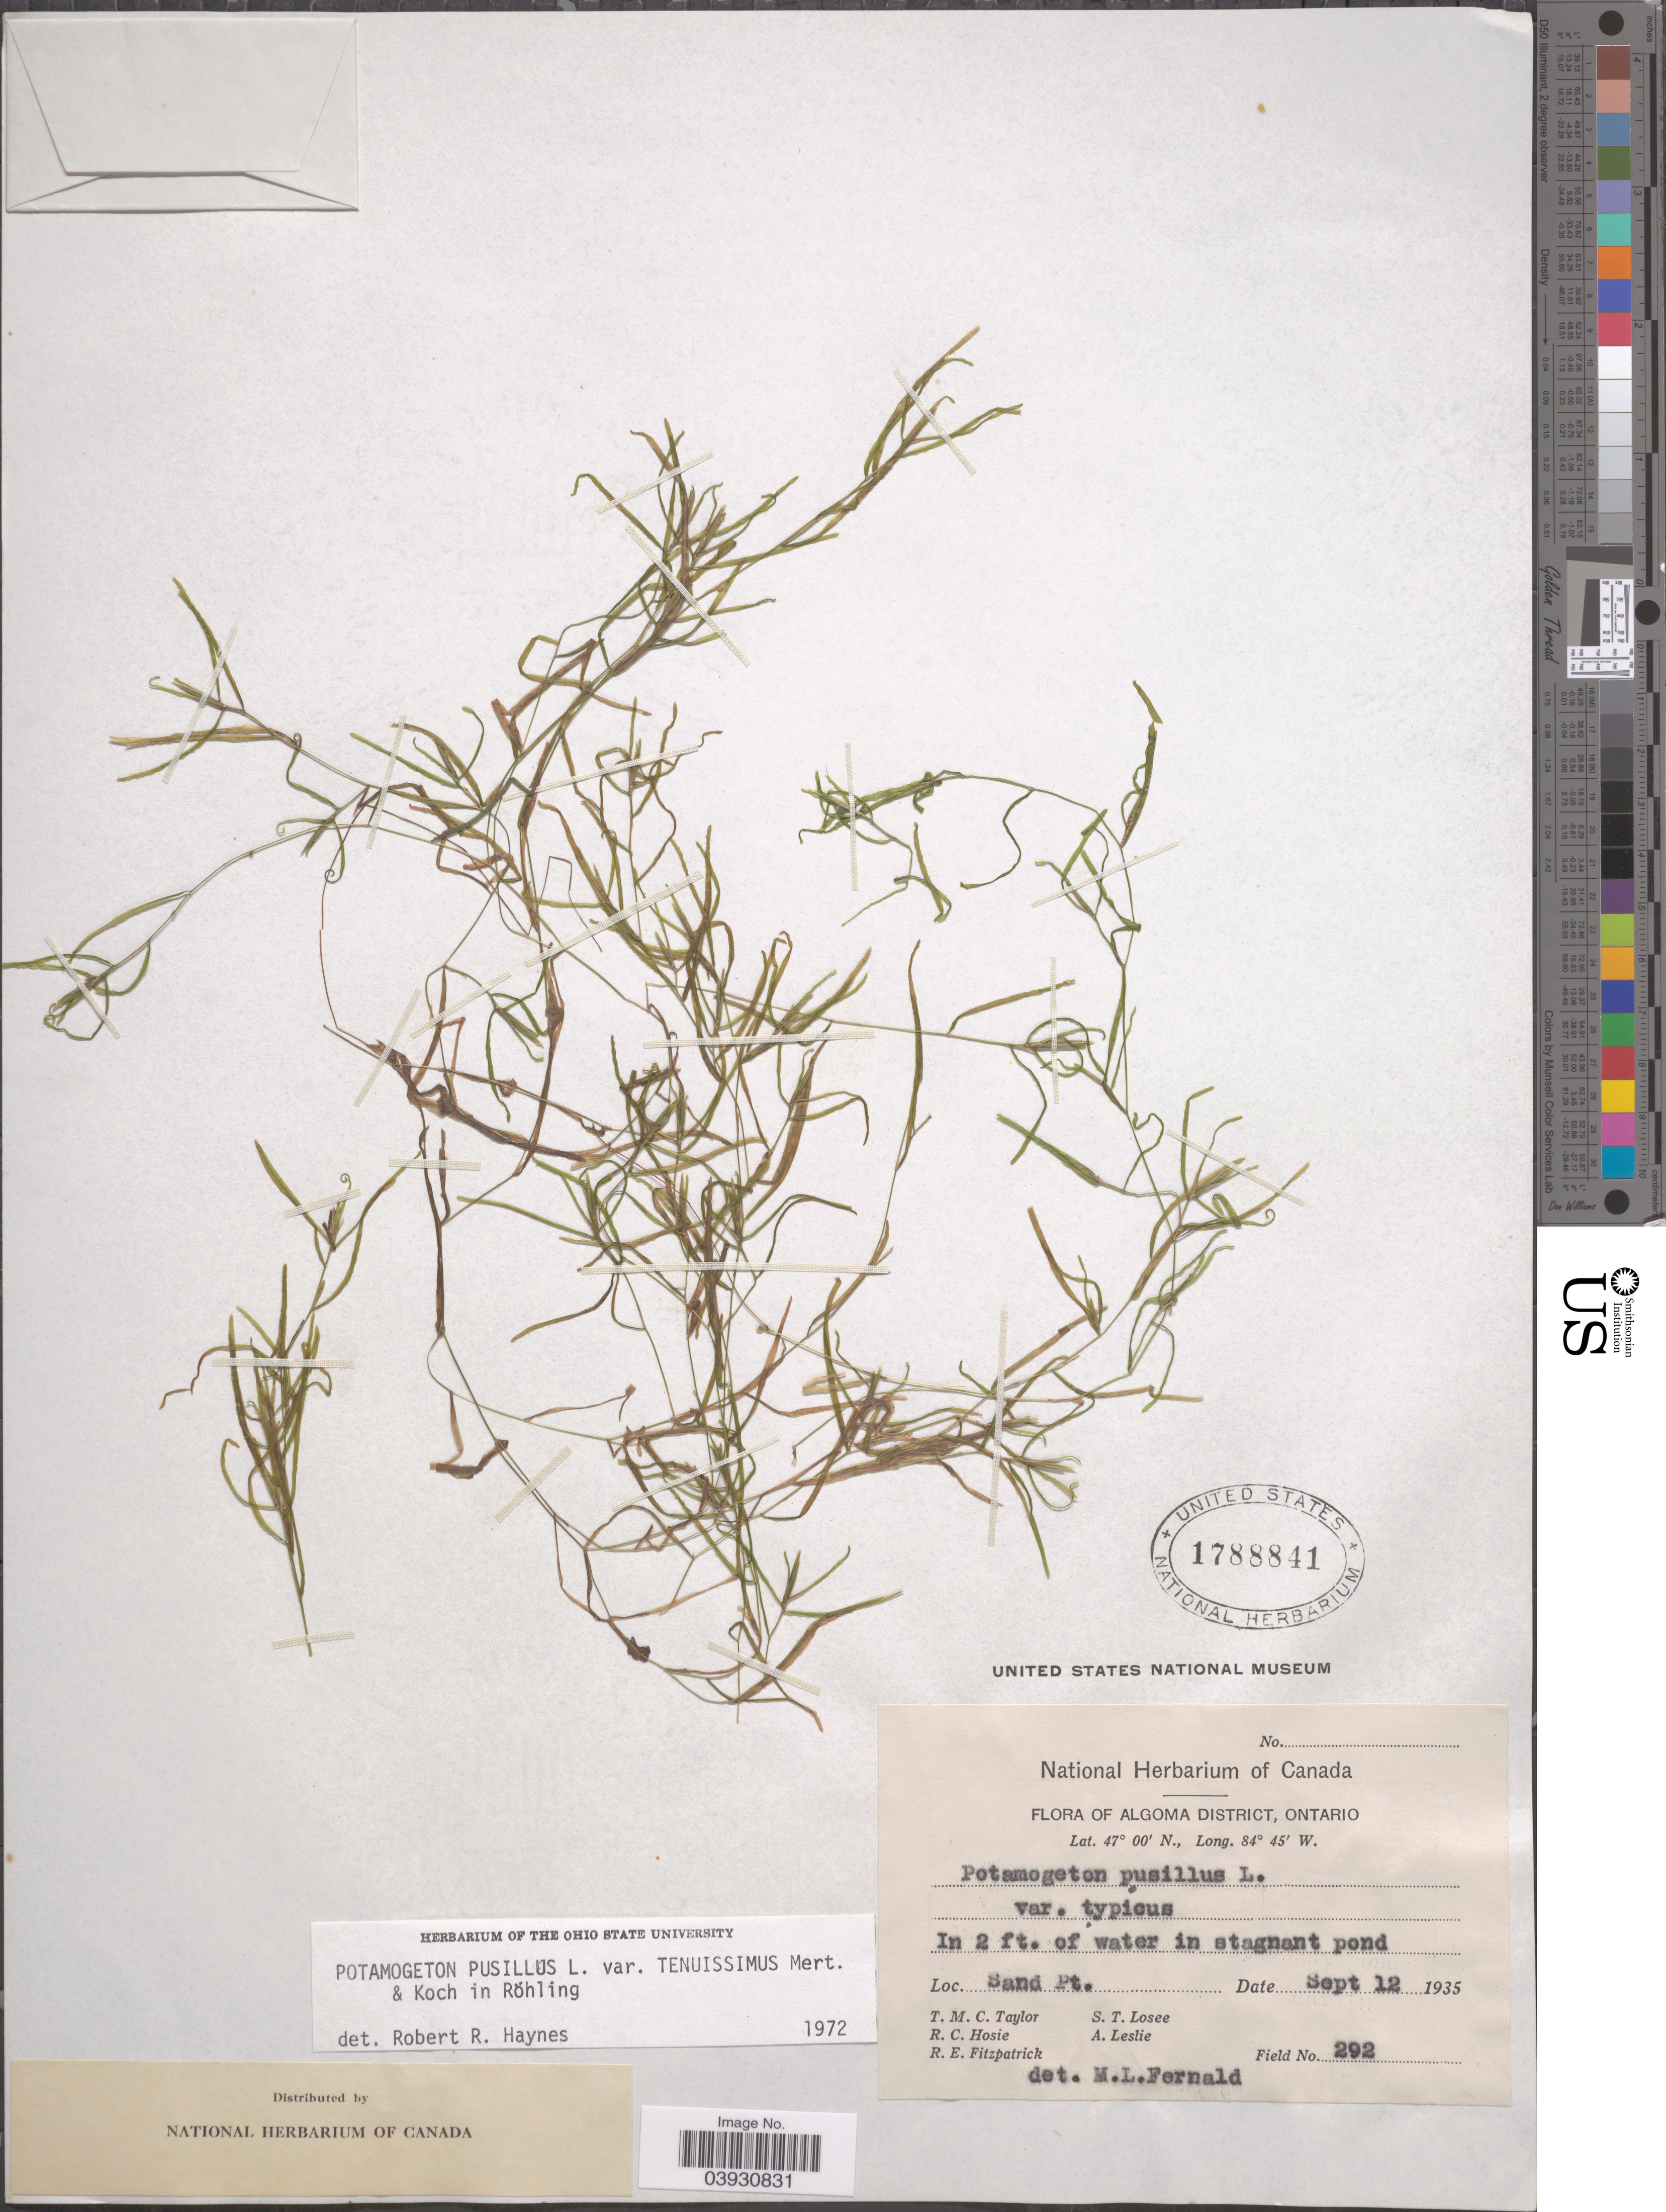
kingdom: Plantae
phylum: Tracheophyta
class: Liliopsida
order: Alismatales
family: Potamogetonaceae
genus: Potamogeton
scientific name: Potamogeton pusillus subsp. tenuissimus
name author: Mert. & W.D.J. Koch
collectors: T. M. C. Taylor, R. Hosie, R. Fitzpatrick, S. Losee & A. Leslie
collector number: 292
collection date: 1935-09-12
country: Canada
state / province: Ontario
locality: Algoma District. Sand Pt.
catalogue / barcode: US 1788841